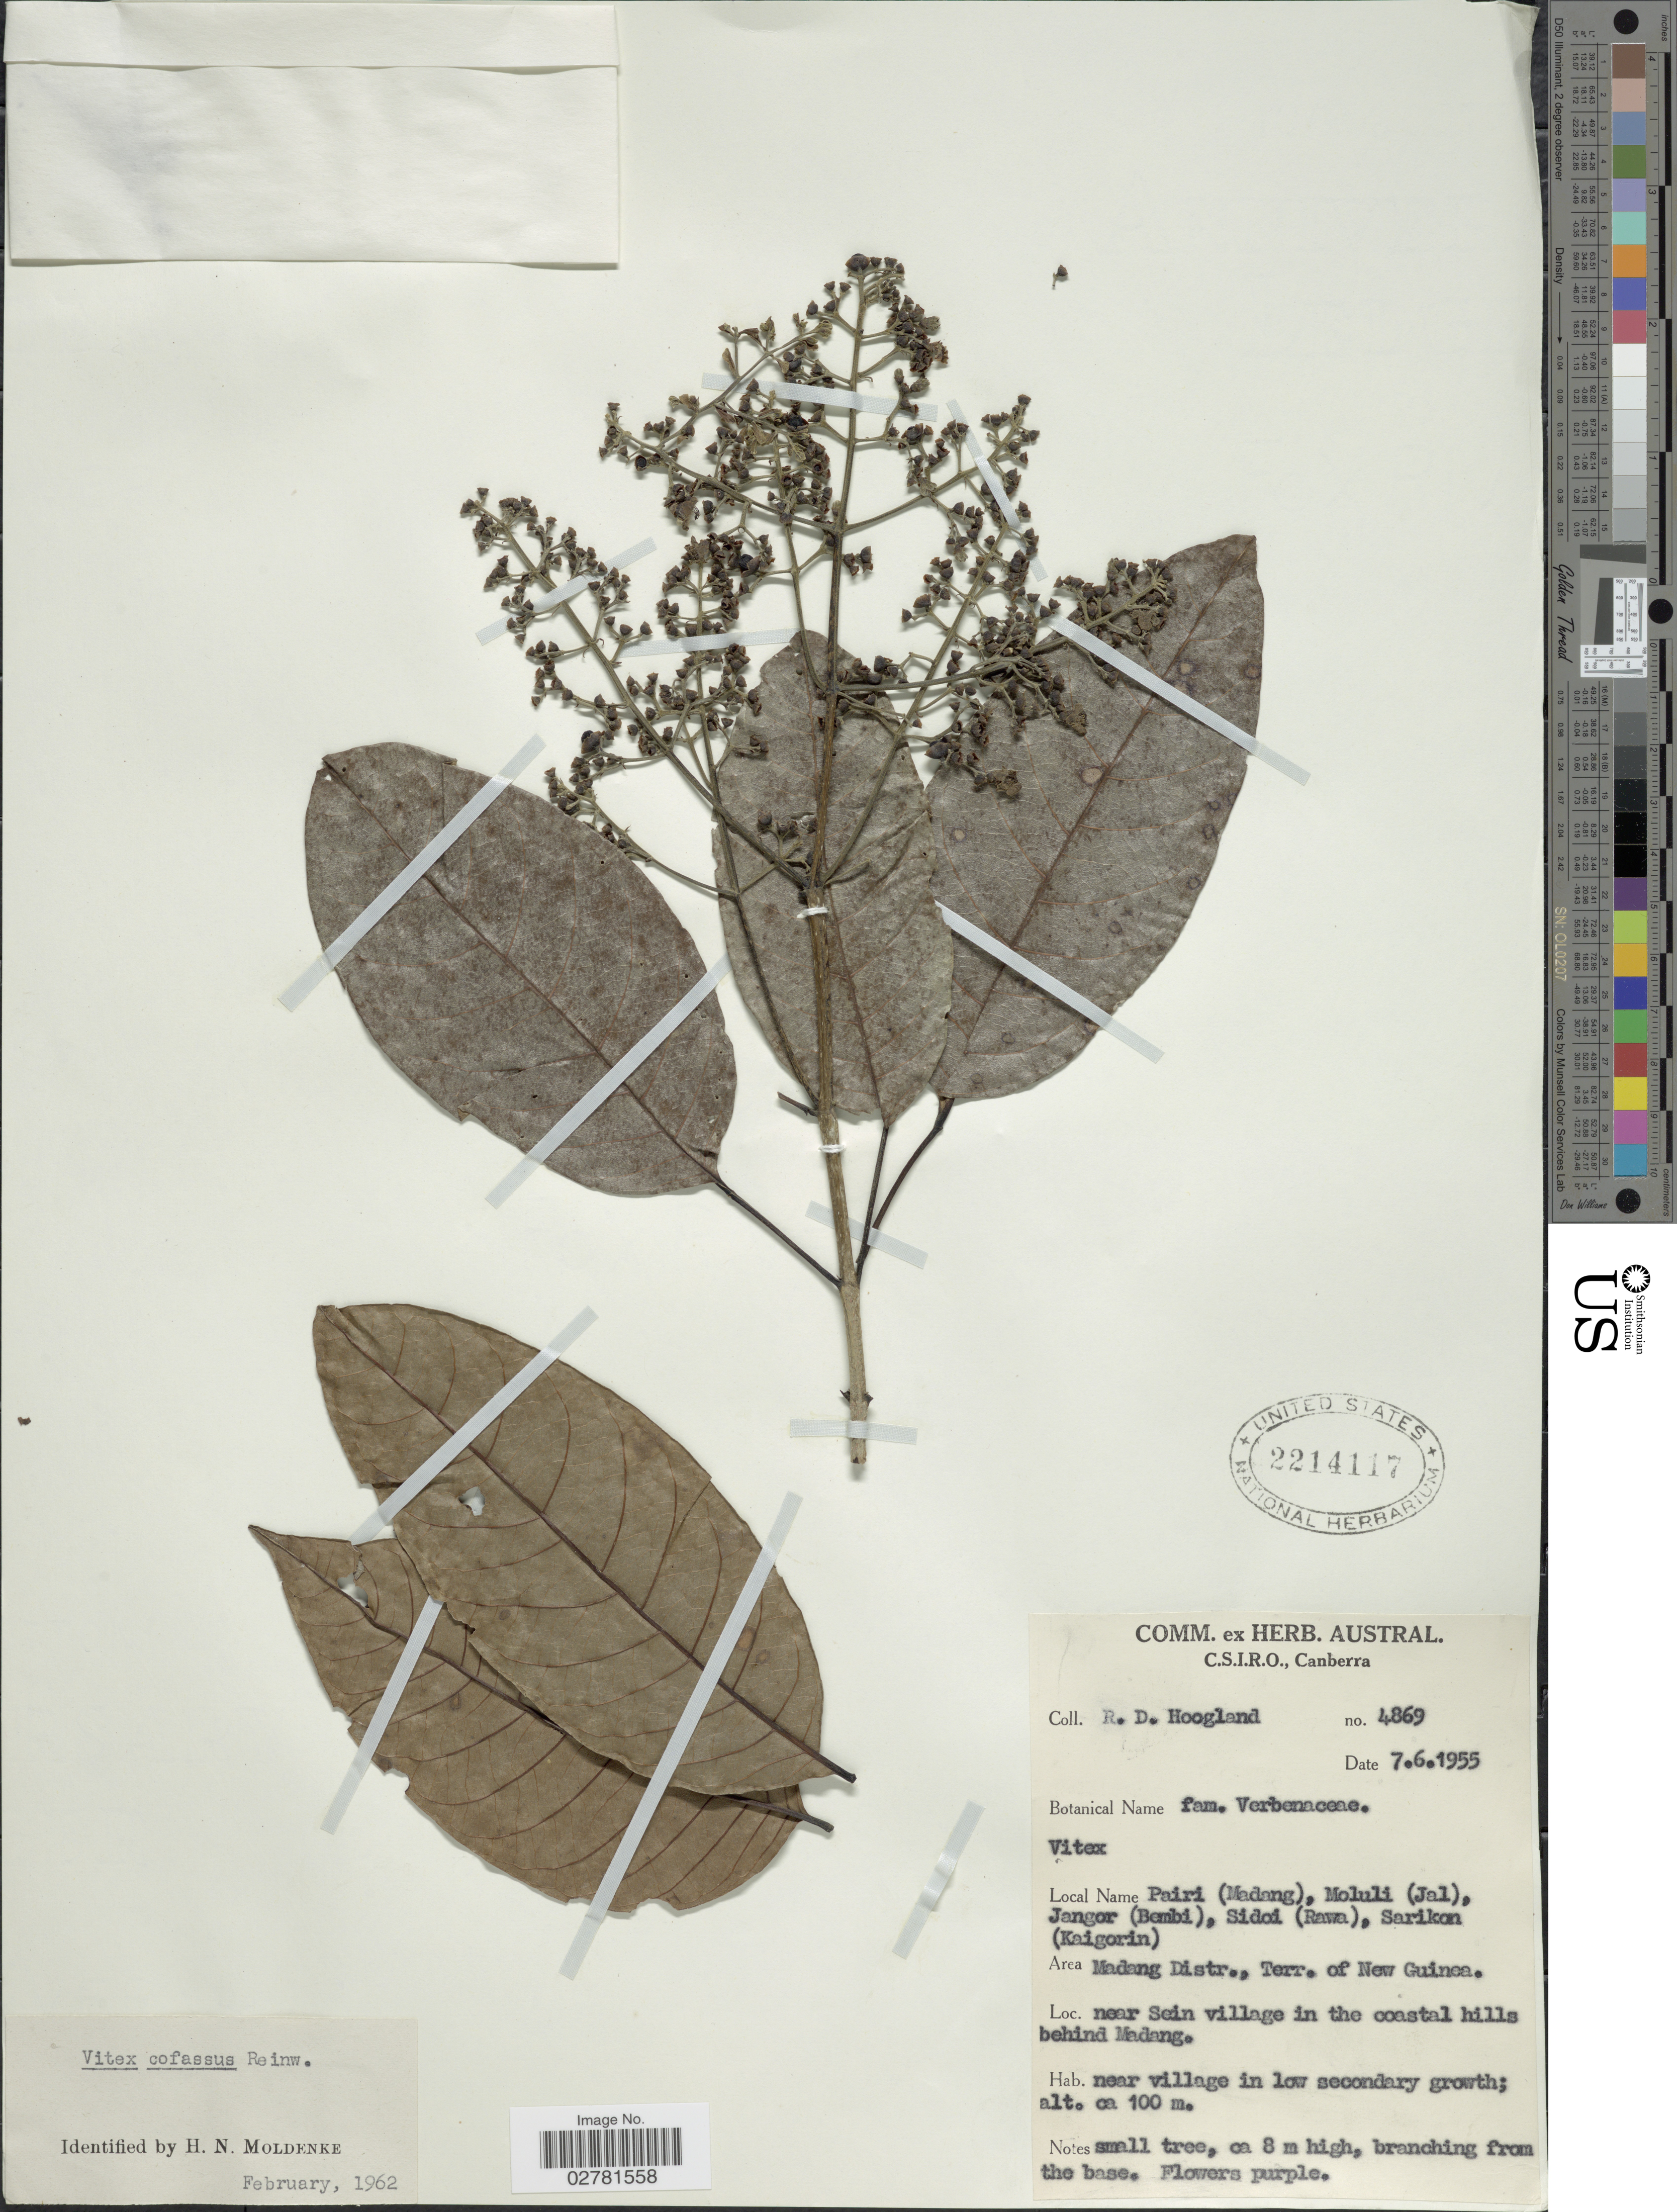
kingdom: Plantae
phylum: Tracheophyta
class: Magnoliopsida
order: Lamiales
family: Lamiaceae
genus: Vitex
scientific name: Vitex cofassus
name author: Reinw. ex Blume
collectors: R. D. Hoogland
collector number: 4869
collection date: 1955-06-07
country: Papua New Guinea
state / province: Madang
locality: Madang Distr., Terr. of New Guinea. Near Sein village in the coastal hills behind Madang.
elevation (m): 100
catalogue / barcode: US 2214117